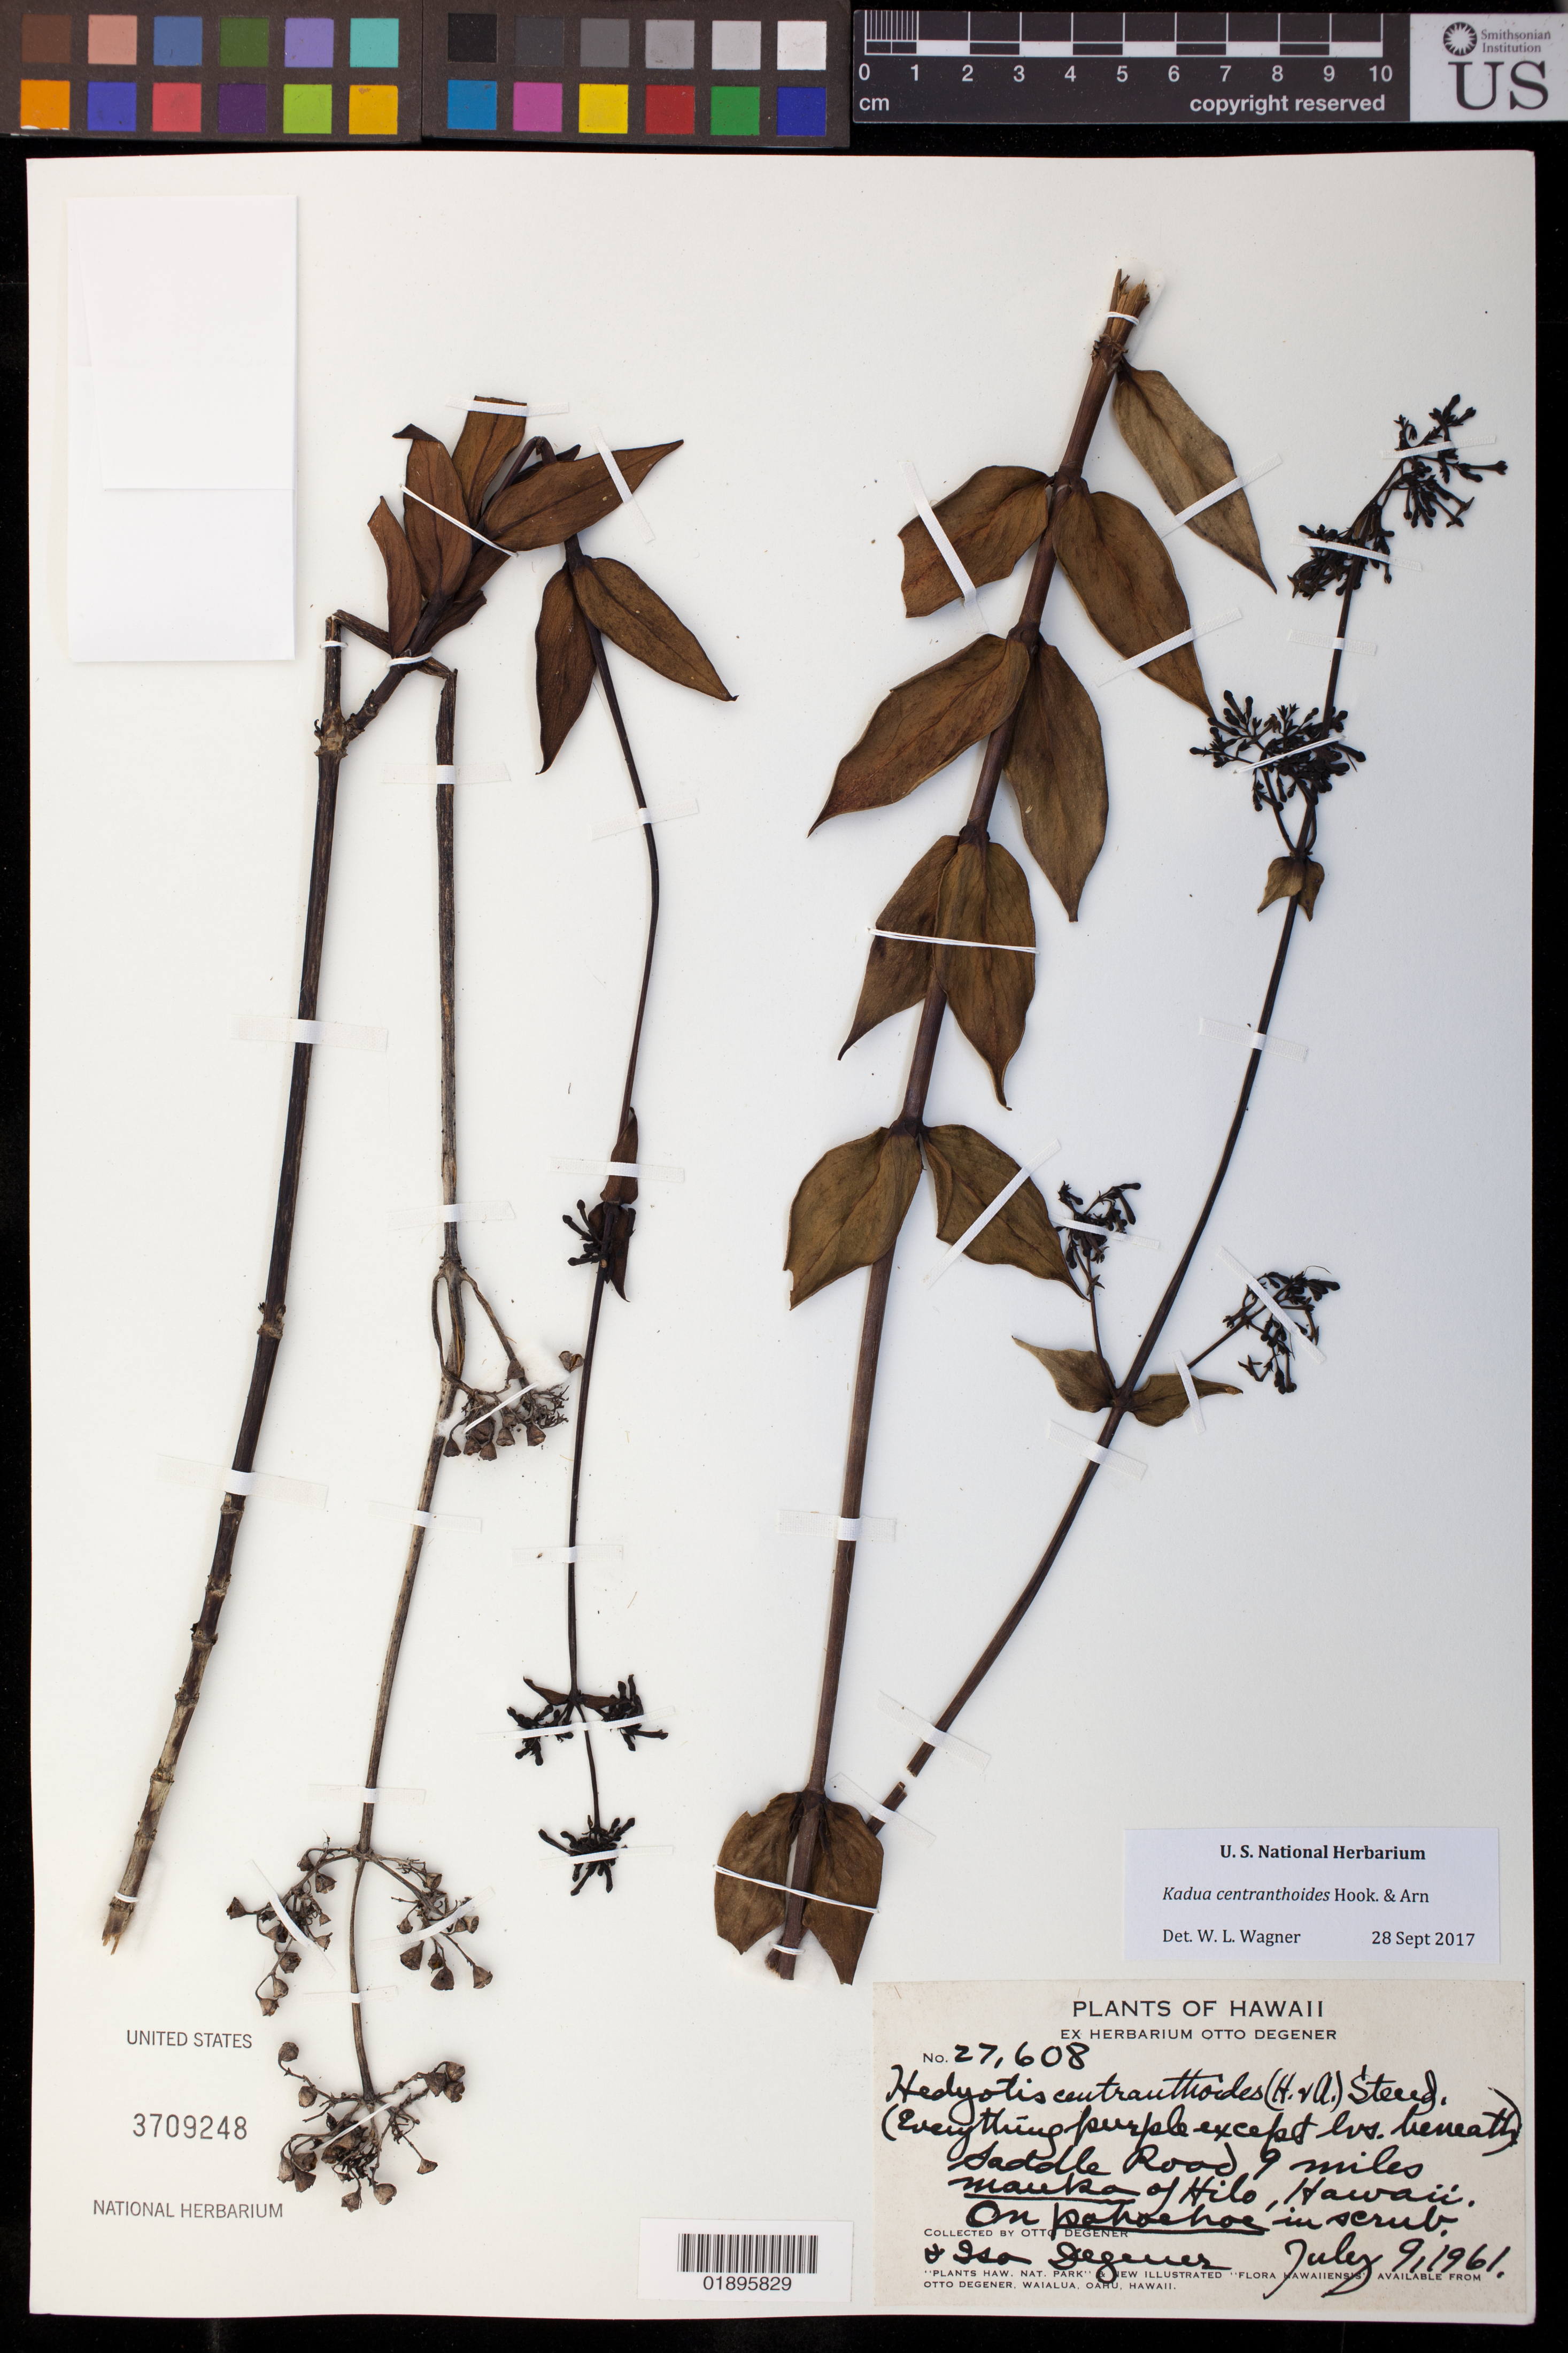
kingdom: Plantae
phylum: Tracheophyta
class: Magnoliopsida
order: Sapindales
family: Sapindaceae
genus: Billia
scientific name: Billia columbiana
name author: Planch. & Linden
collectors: B. A. Stein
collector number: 4082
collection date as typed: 16 January 1988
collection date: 1988-01-16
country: Colombia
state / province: Valle del Cauca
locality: Parque Nacional Los Farallones, Rio Pance Valley, above El Topacio, Haciencda Santa Elena.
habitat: Oak forest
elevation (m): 2000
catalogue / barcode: US 3700984